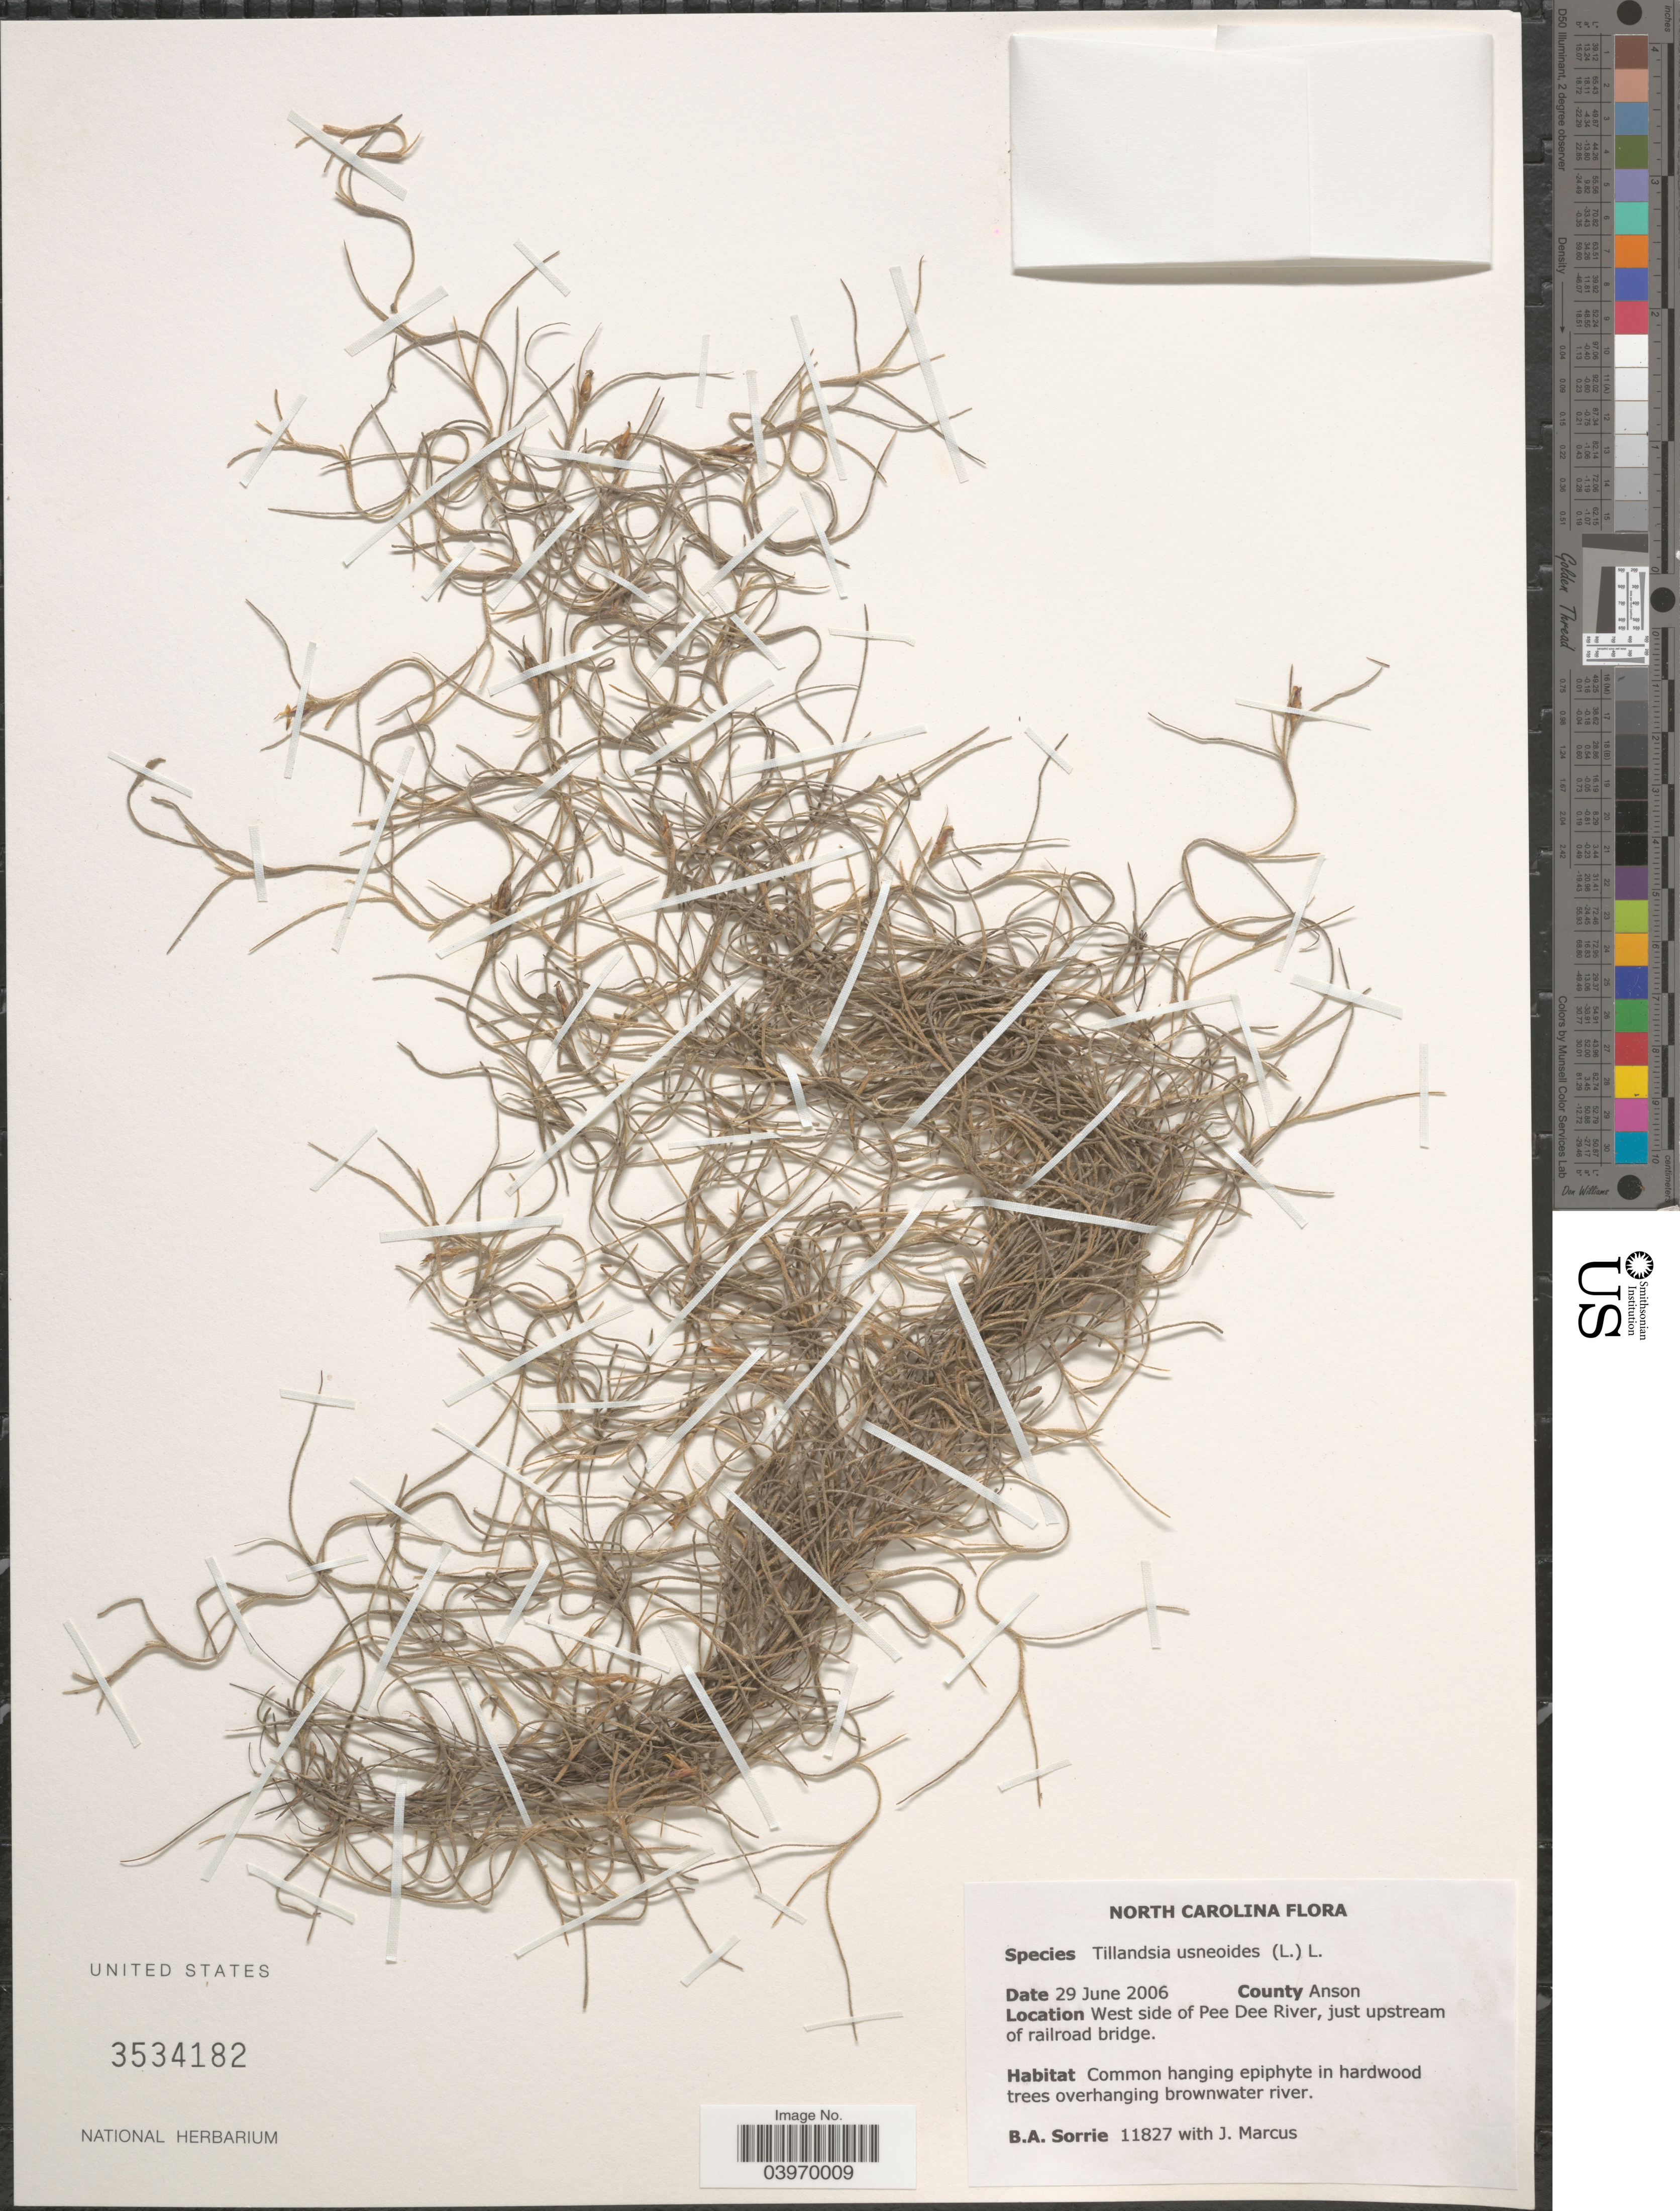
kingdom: Plantae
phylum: Tracheophyta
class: Liliopsida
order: Poales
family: Bromeliaceae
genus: Tillandsia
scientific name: Tillandsia usneoides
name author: (L.) L.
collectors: B. Sorrie & J. Marcus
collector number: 11827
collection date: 2006-06-29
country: United States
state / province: North Carolina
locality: County Anson. West side of Pee Dee River, just upstream of railroad bridge.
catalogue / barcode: US 3534182